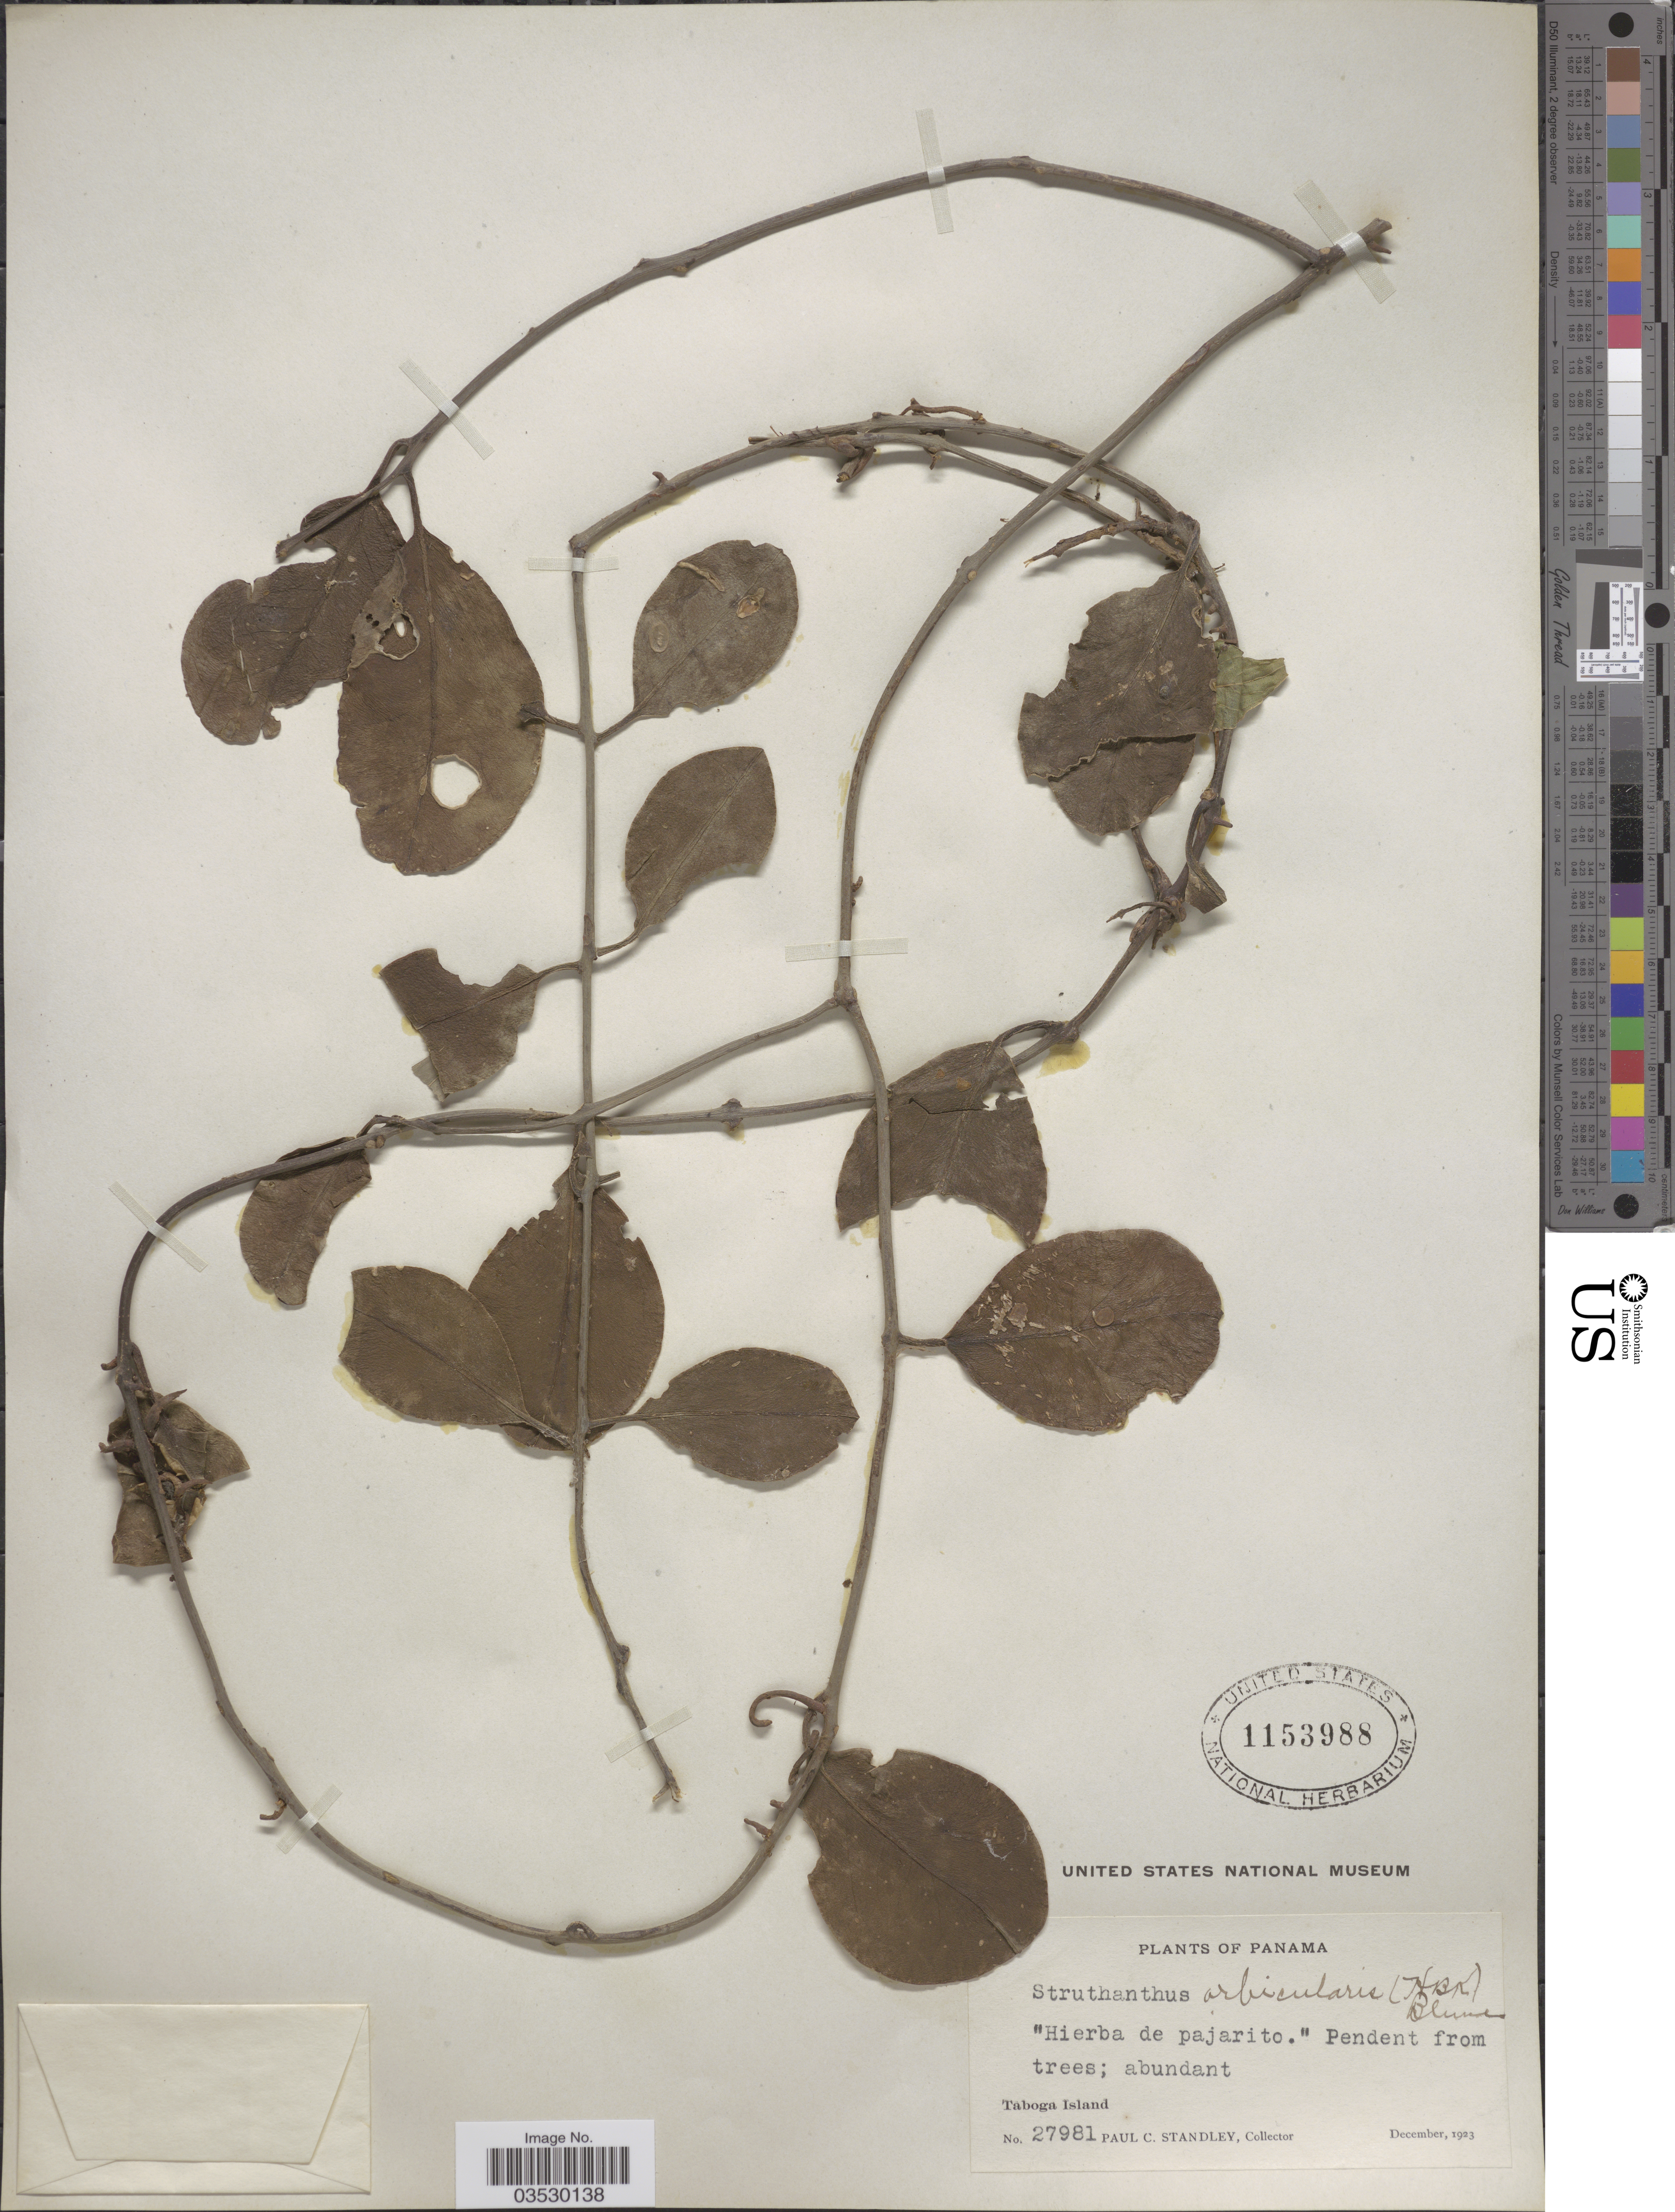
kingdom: Plantae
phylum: Tracheophyta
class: Magnoliopsida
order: Santalales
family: Loranthaceae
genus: Struthanthus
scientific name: Struthanthus orbicularis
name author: (Kunth) Blume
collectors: P. C. Standley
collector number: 27981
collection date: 1923-12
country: Panama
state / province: Panamá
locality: Taboga Island.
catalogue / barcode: US 1153988